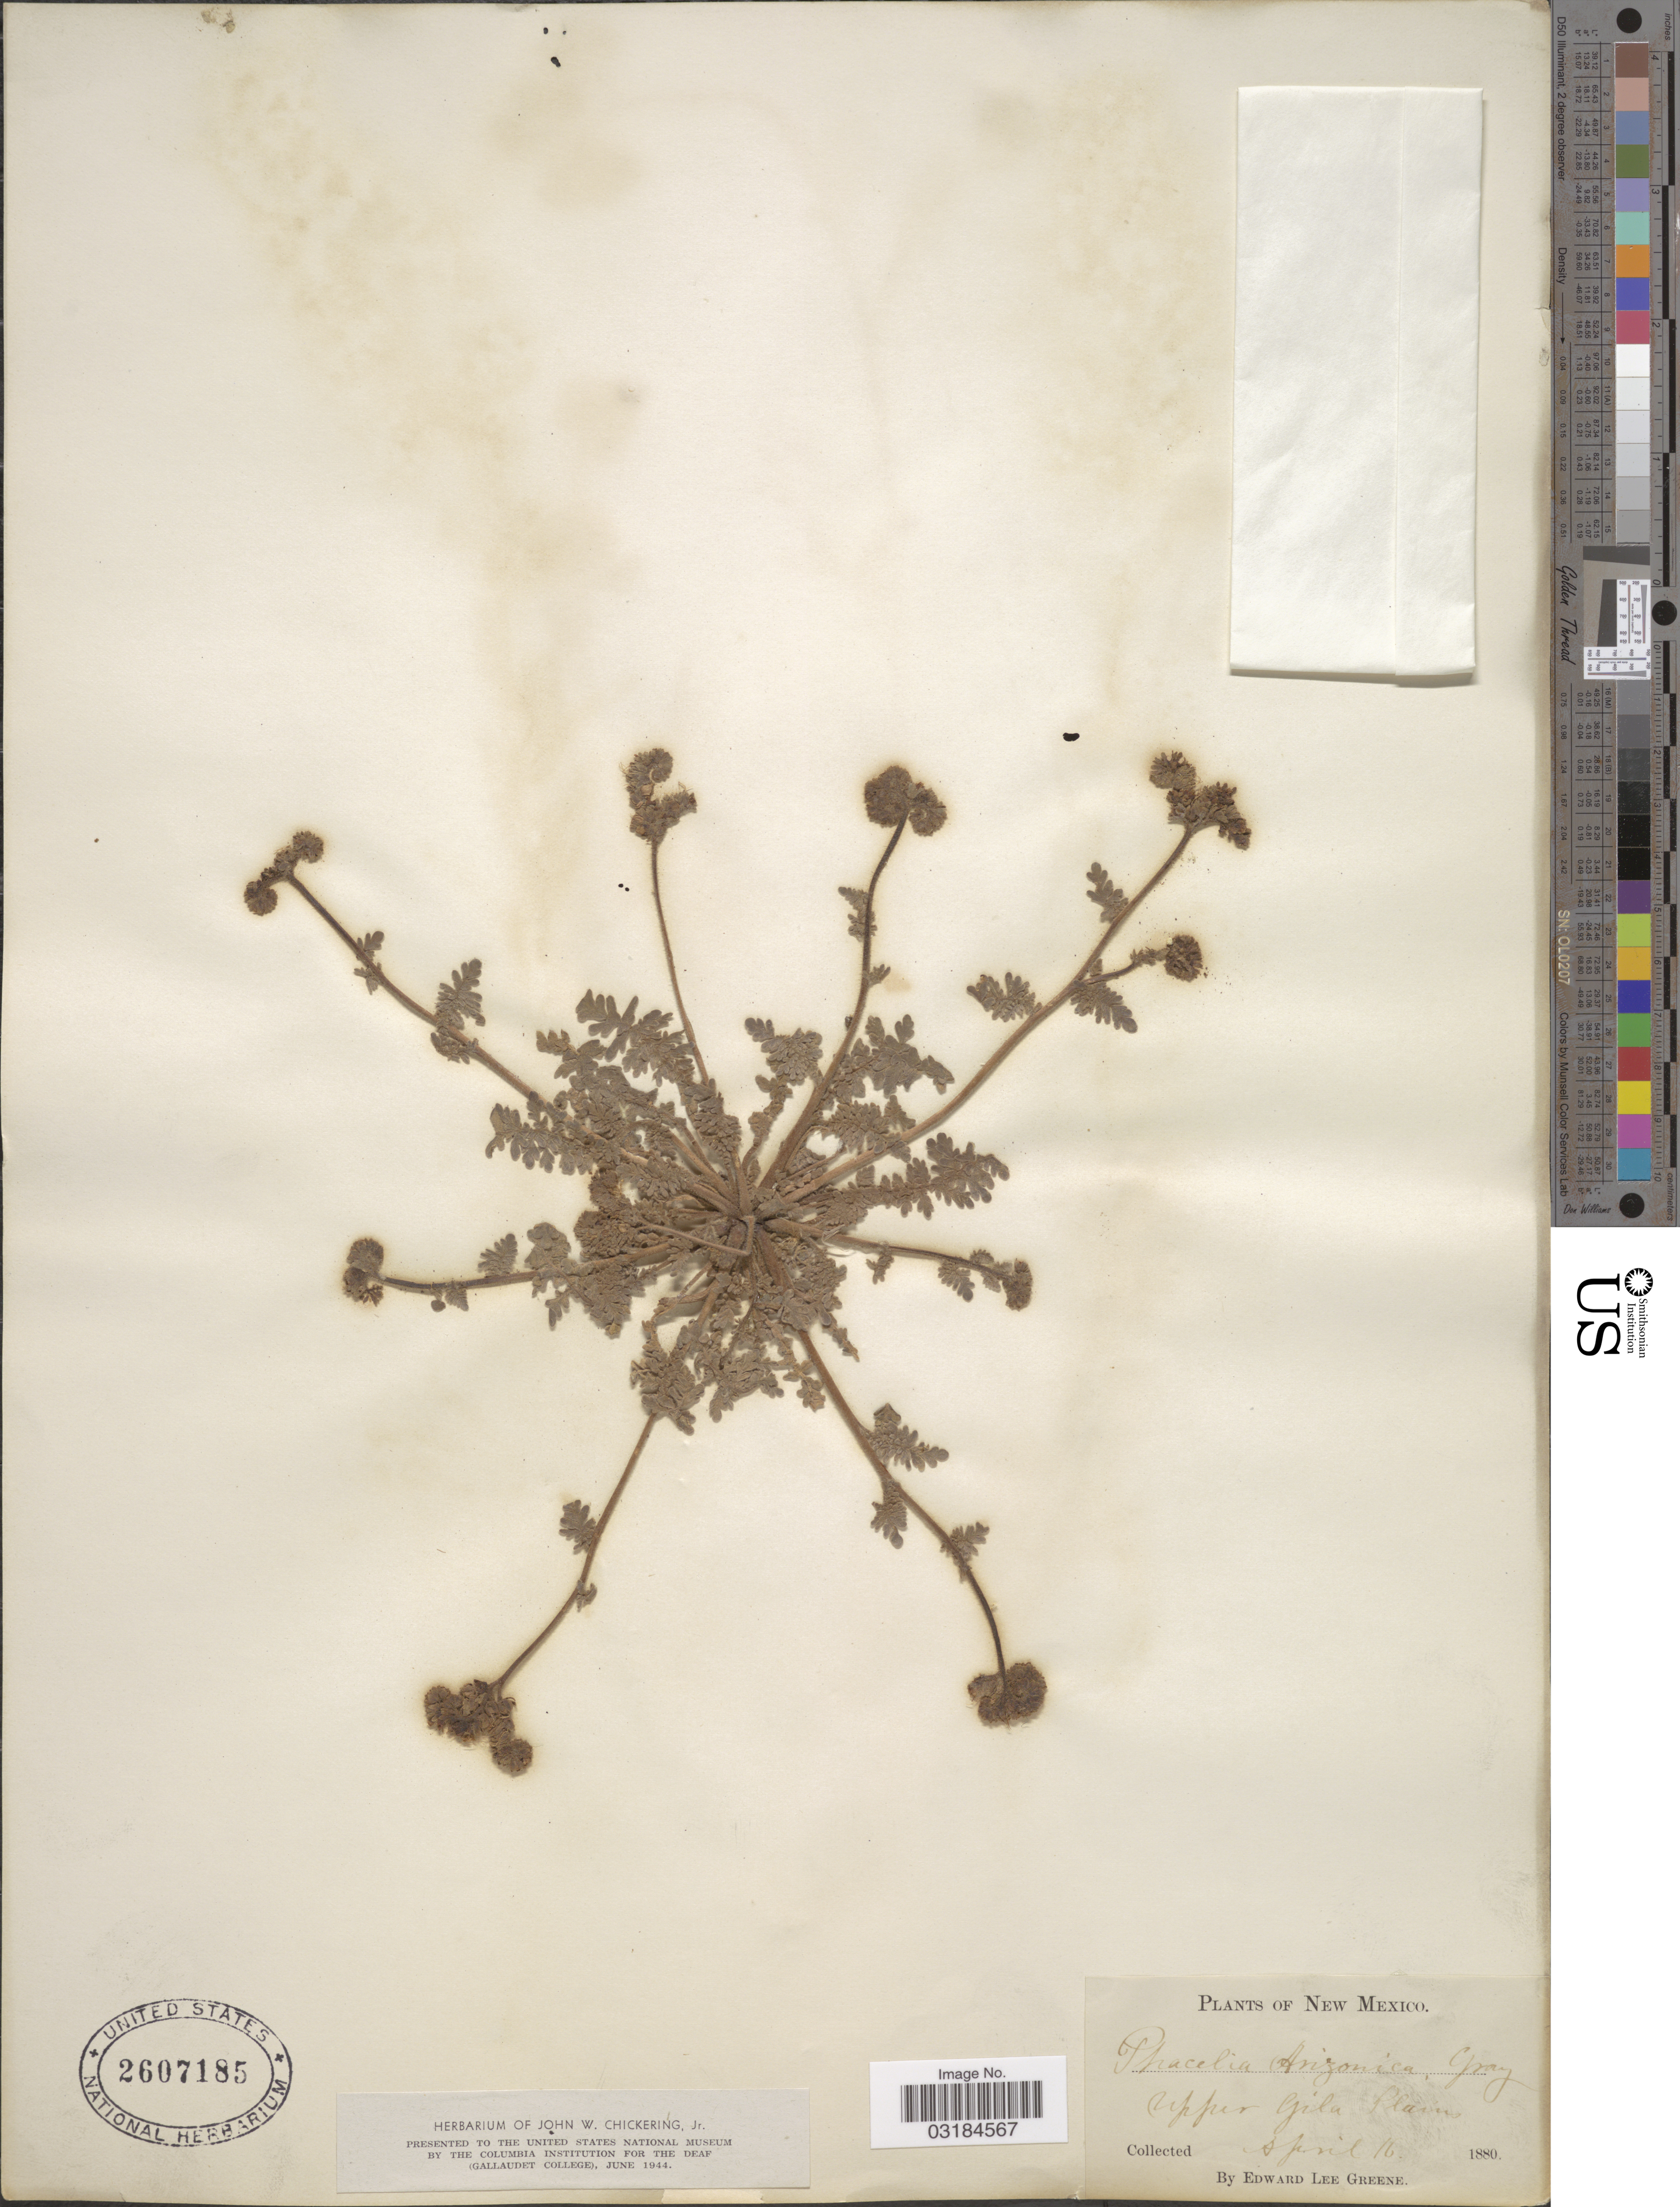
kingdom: Plantae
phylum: Tracheophyta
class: Magnoliopsida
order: Boraginales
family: Hydrophyllaceae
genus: Phacelia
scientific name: Phacelia arizonica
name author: A. Gray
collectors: E. L. Greene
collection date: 1880-04-16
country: United States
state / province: New Mexico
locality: Upper Gila Plains.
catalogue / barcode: US 2607185